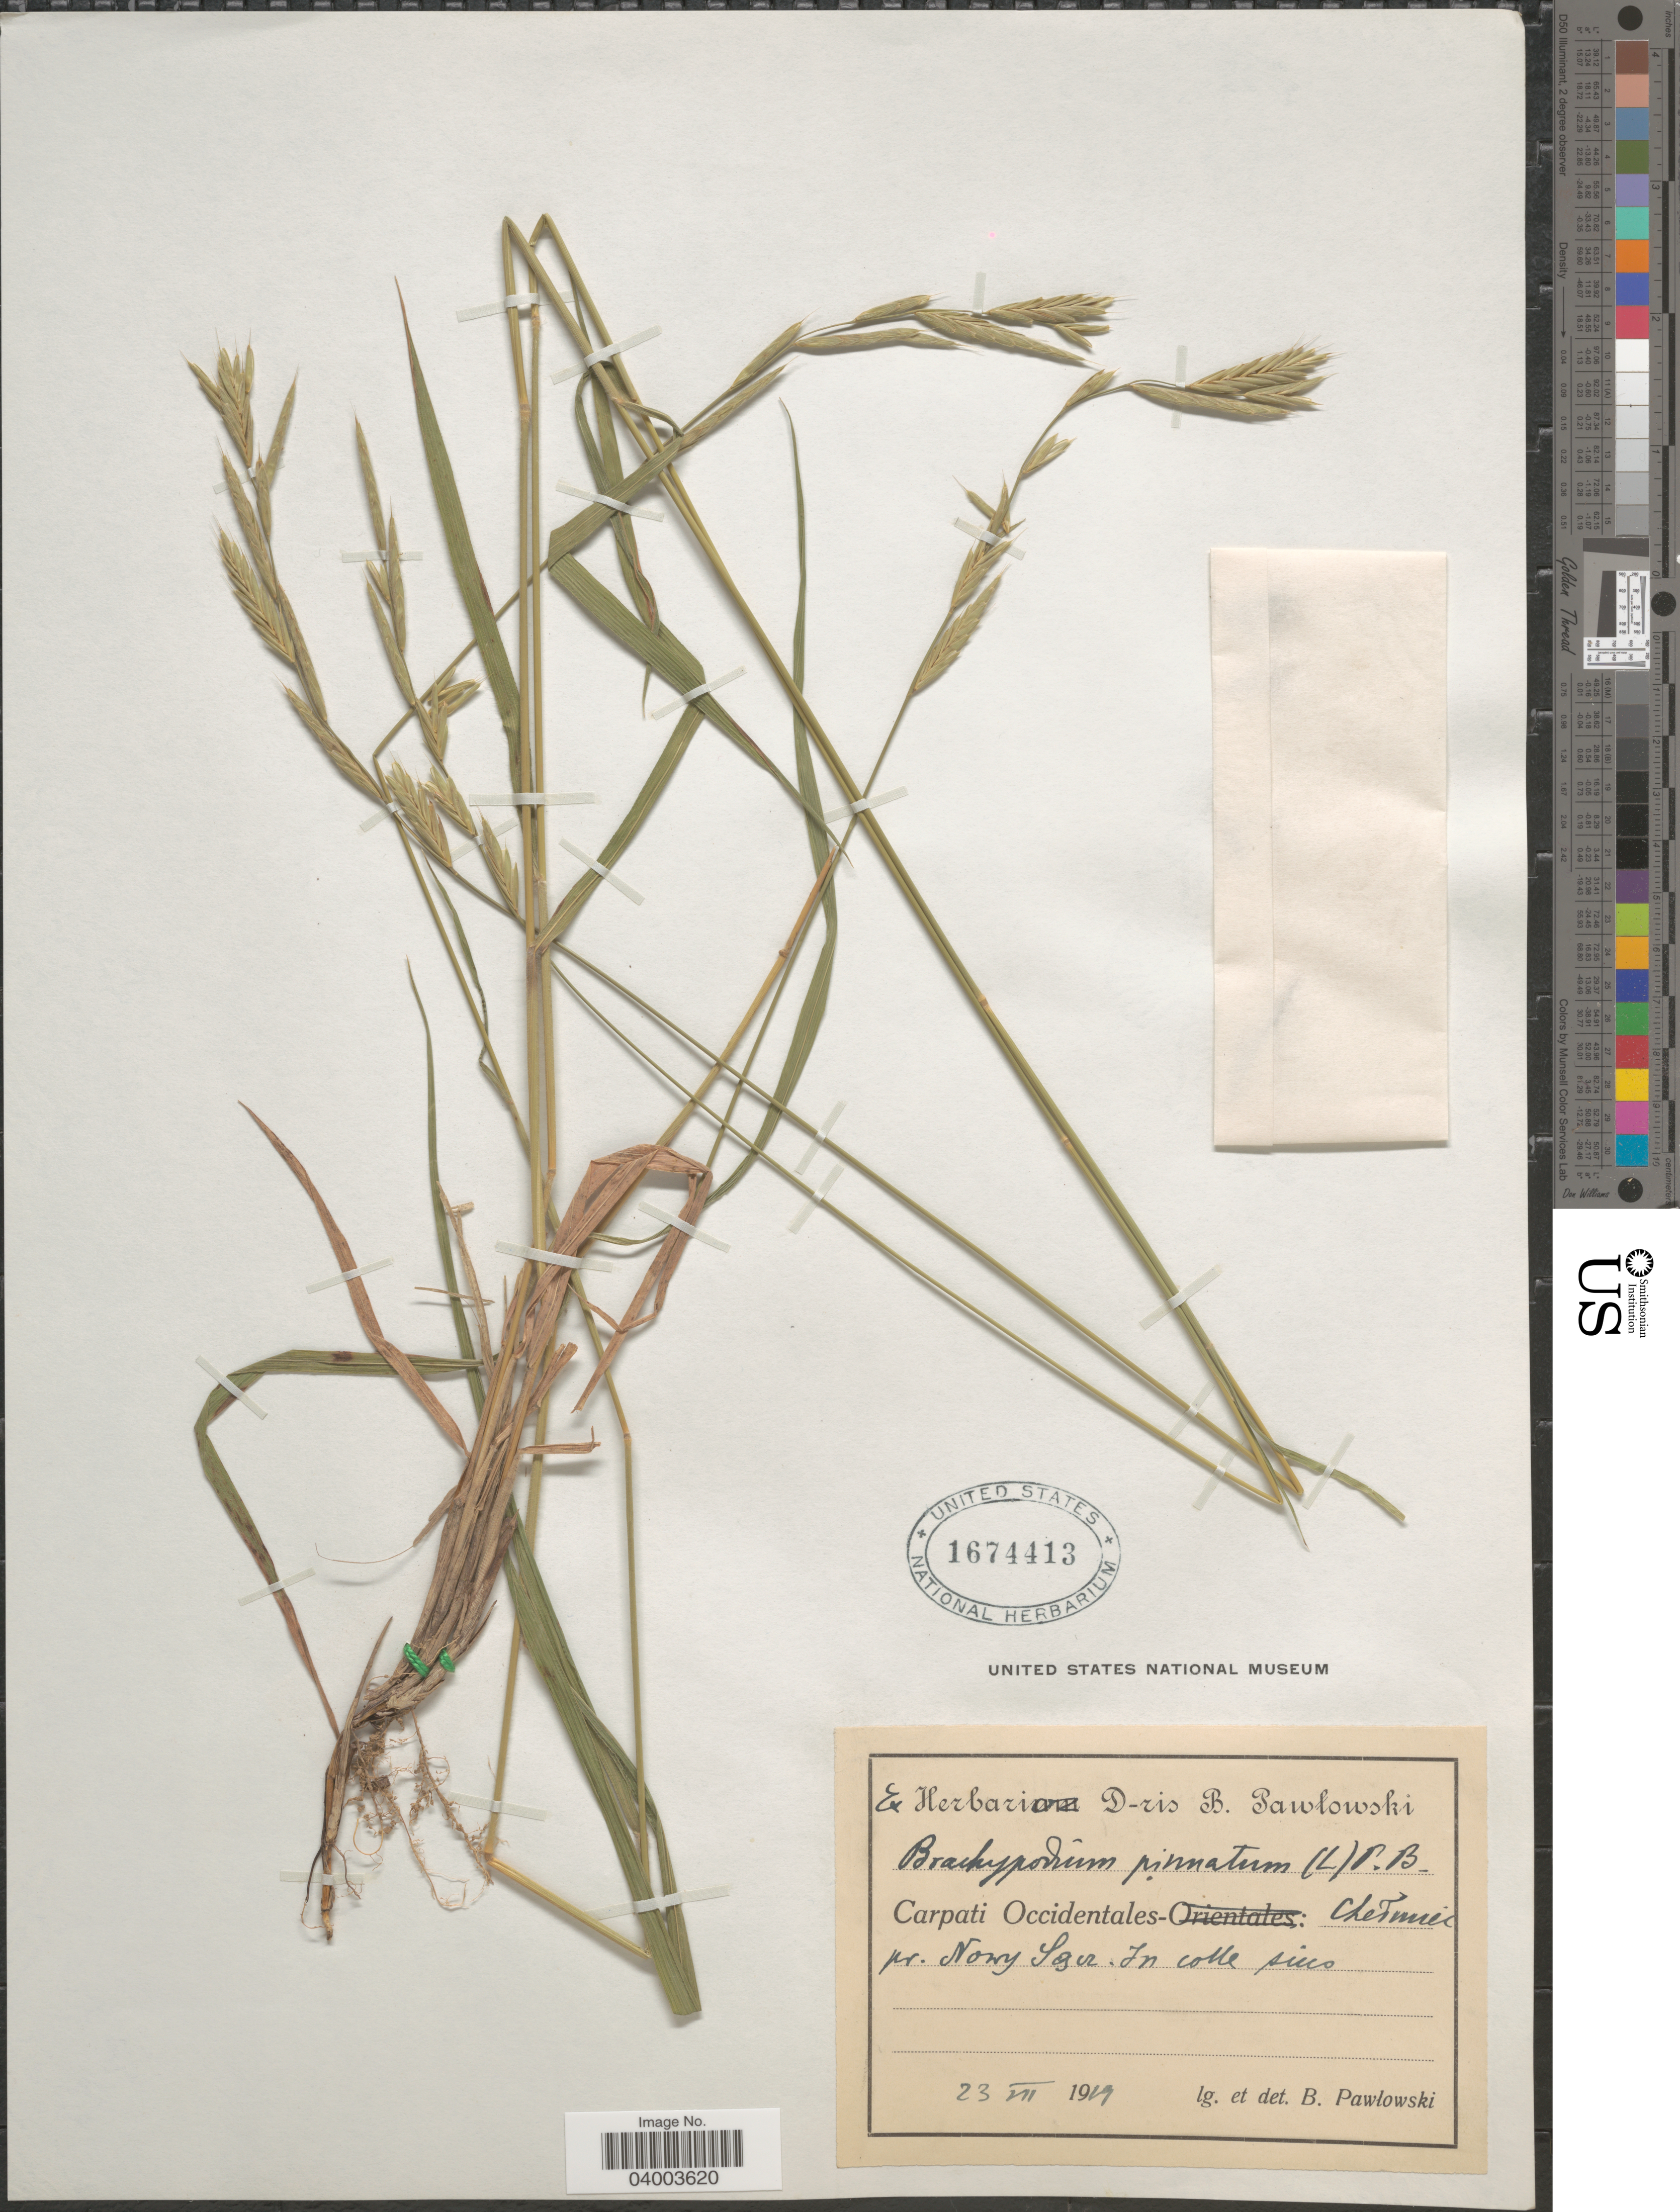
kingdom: Plantae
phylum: Tracheophyta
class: Liliopsida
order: Poales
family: Poaceae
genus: Brachypodium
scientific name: Brachypodium pinnatum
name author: (L.) P. Beauv.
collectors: B. Pawlowski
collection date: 1919-07-23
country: Poland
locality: Carpati Occidentalis - Chemin [interpreted] pr. Nowy Lager [interpreted]. In colle suis.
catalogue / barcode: US 1674413